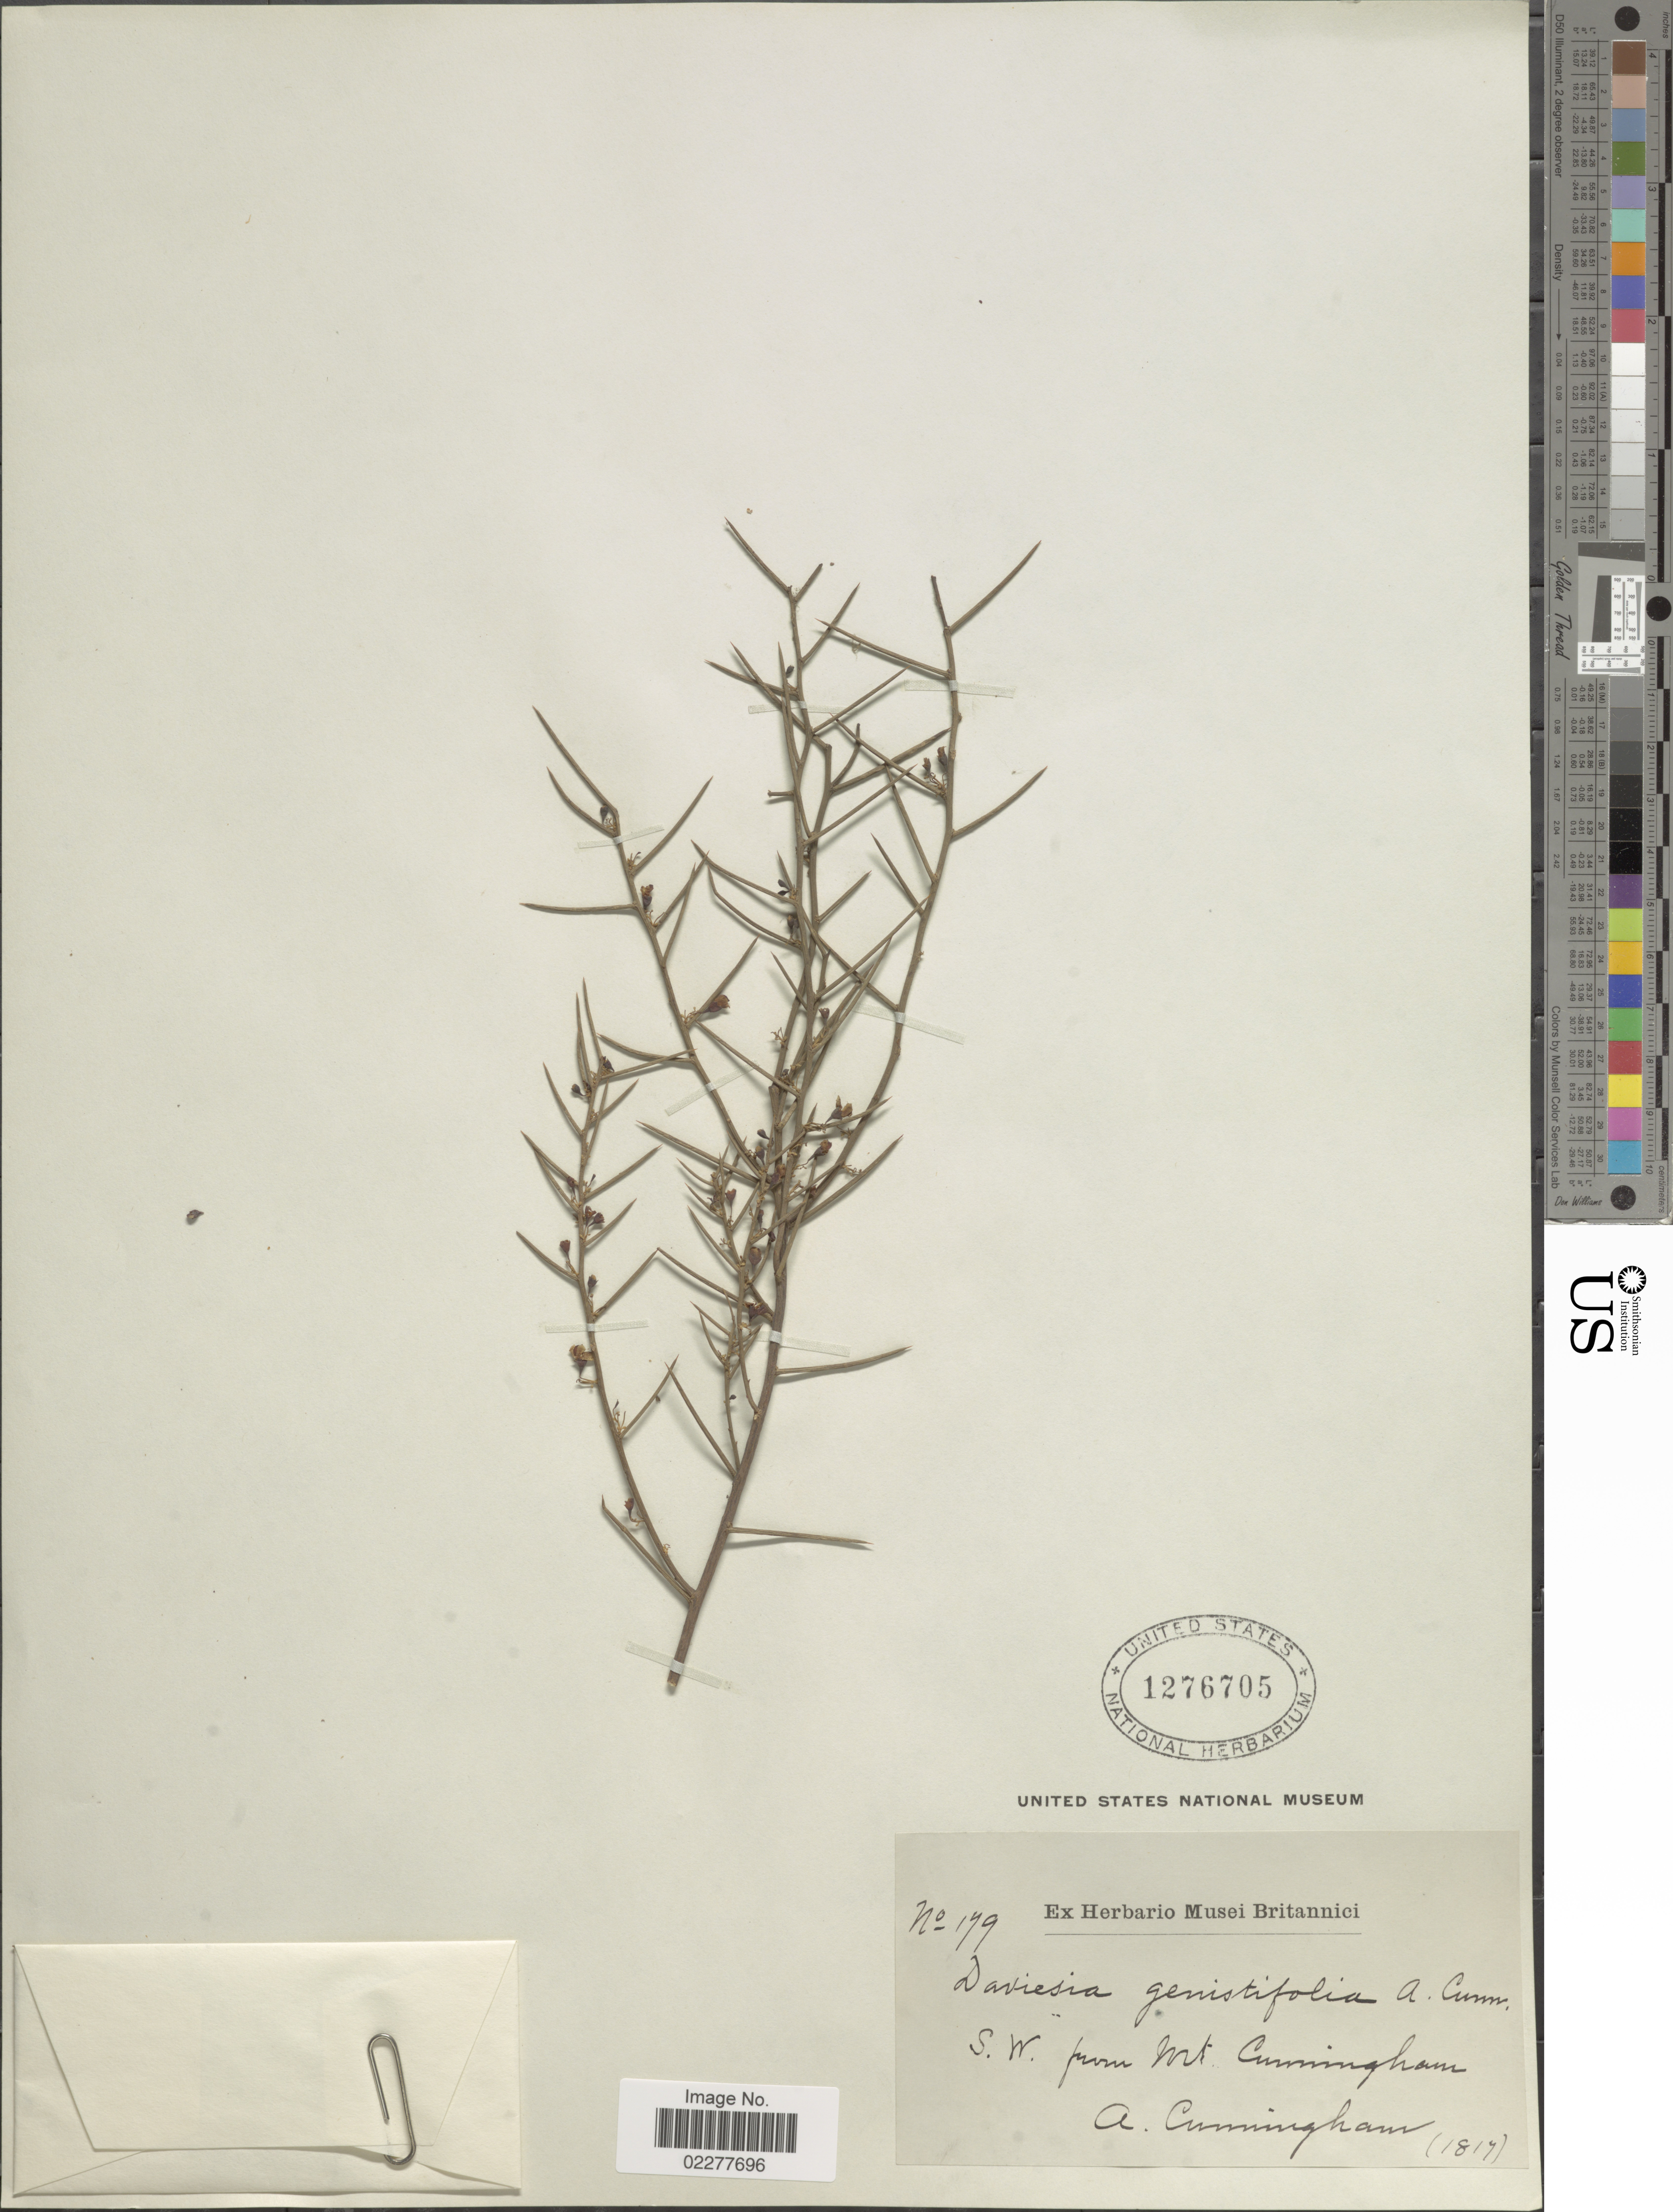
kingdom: Plantae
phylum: Tracheophyta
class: Magnoliopsida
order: Fabales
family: Fabaceae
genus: Daviesia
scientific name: Daviesia genistifolia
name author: A. Cunn. ex Benth.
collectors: A. Cunningham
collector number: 179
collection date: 1817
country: Australia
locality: S.W. of Mt. Cunningham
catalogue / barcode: US 1276705